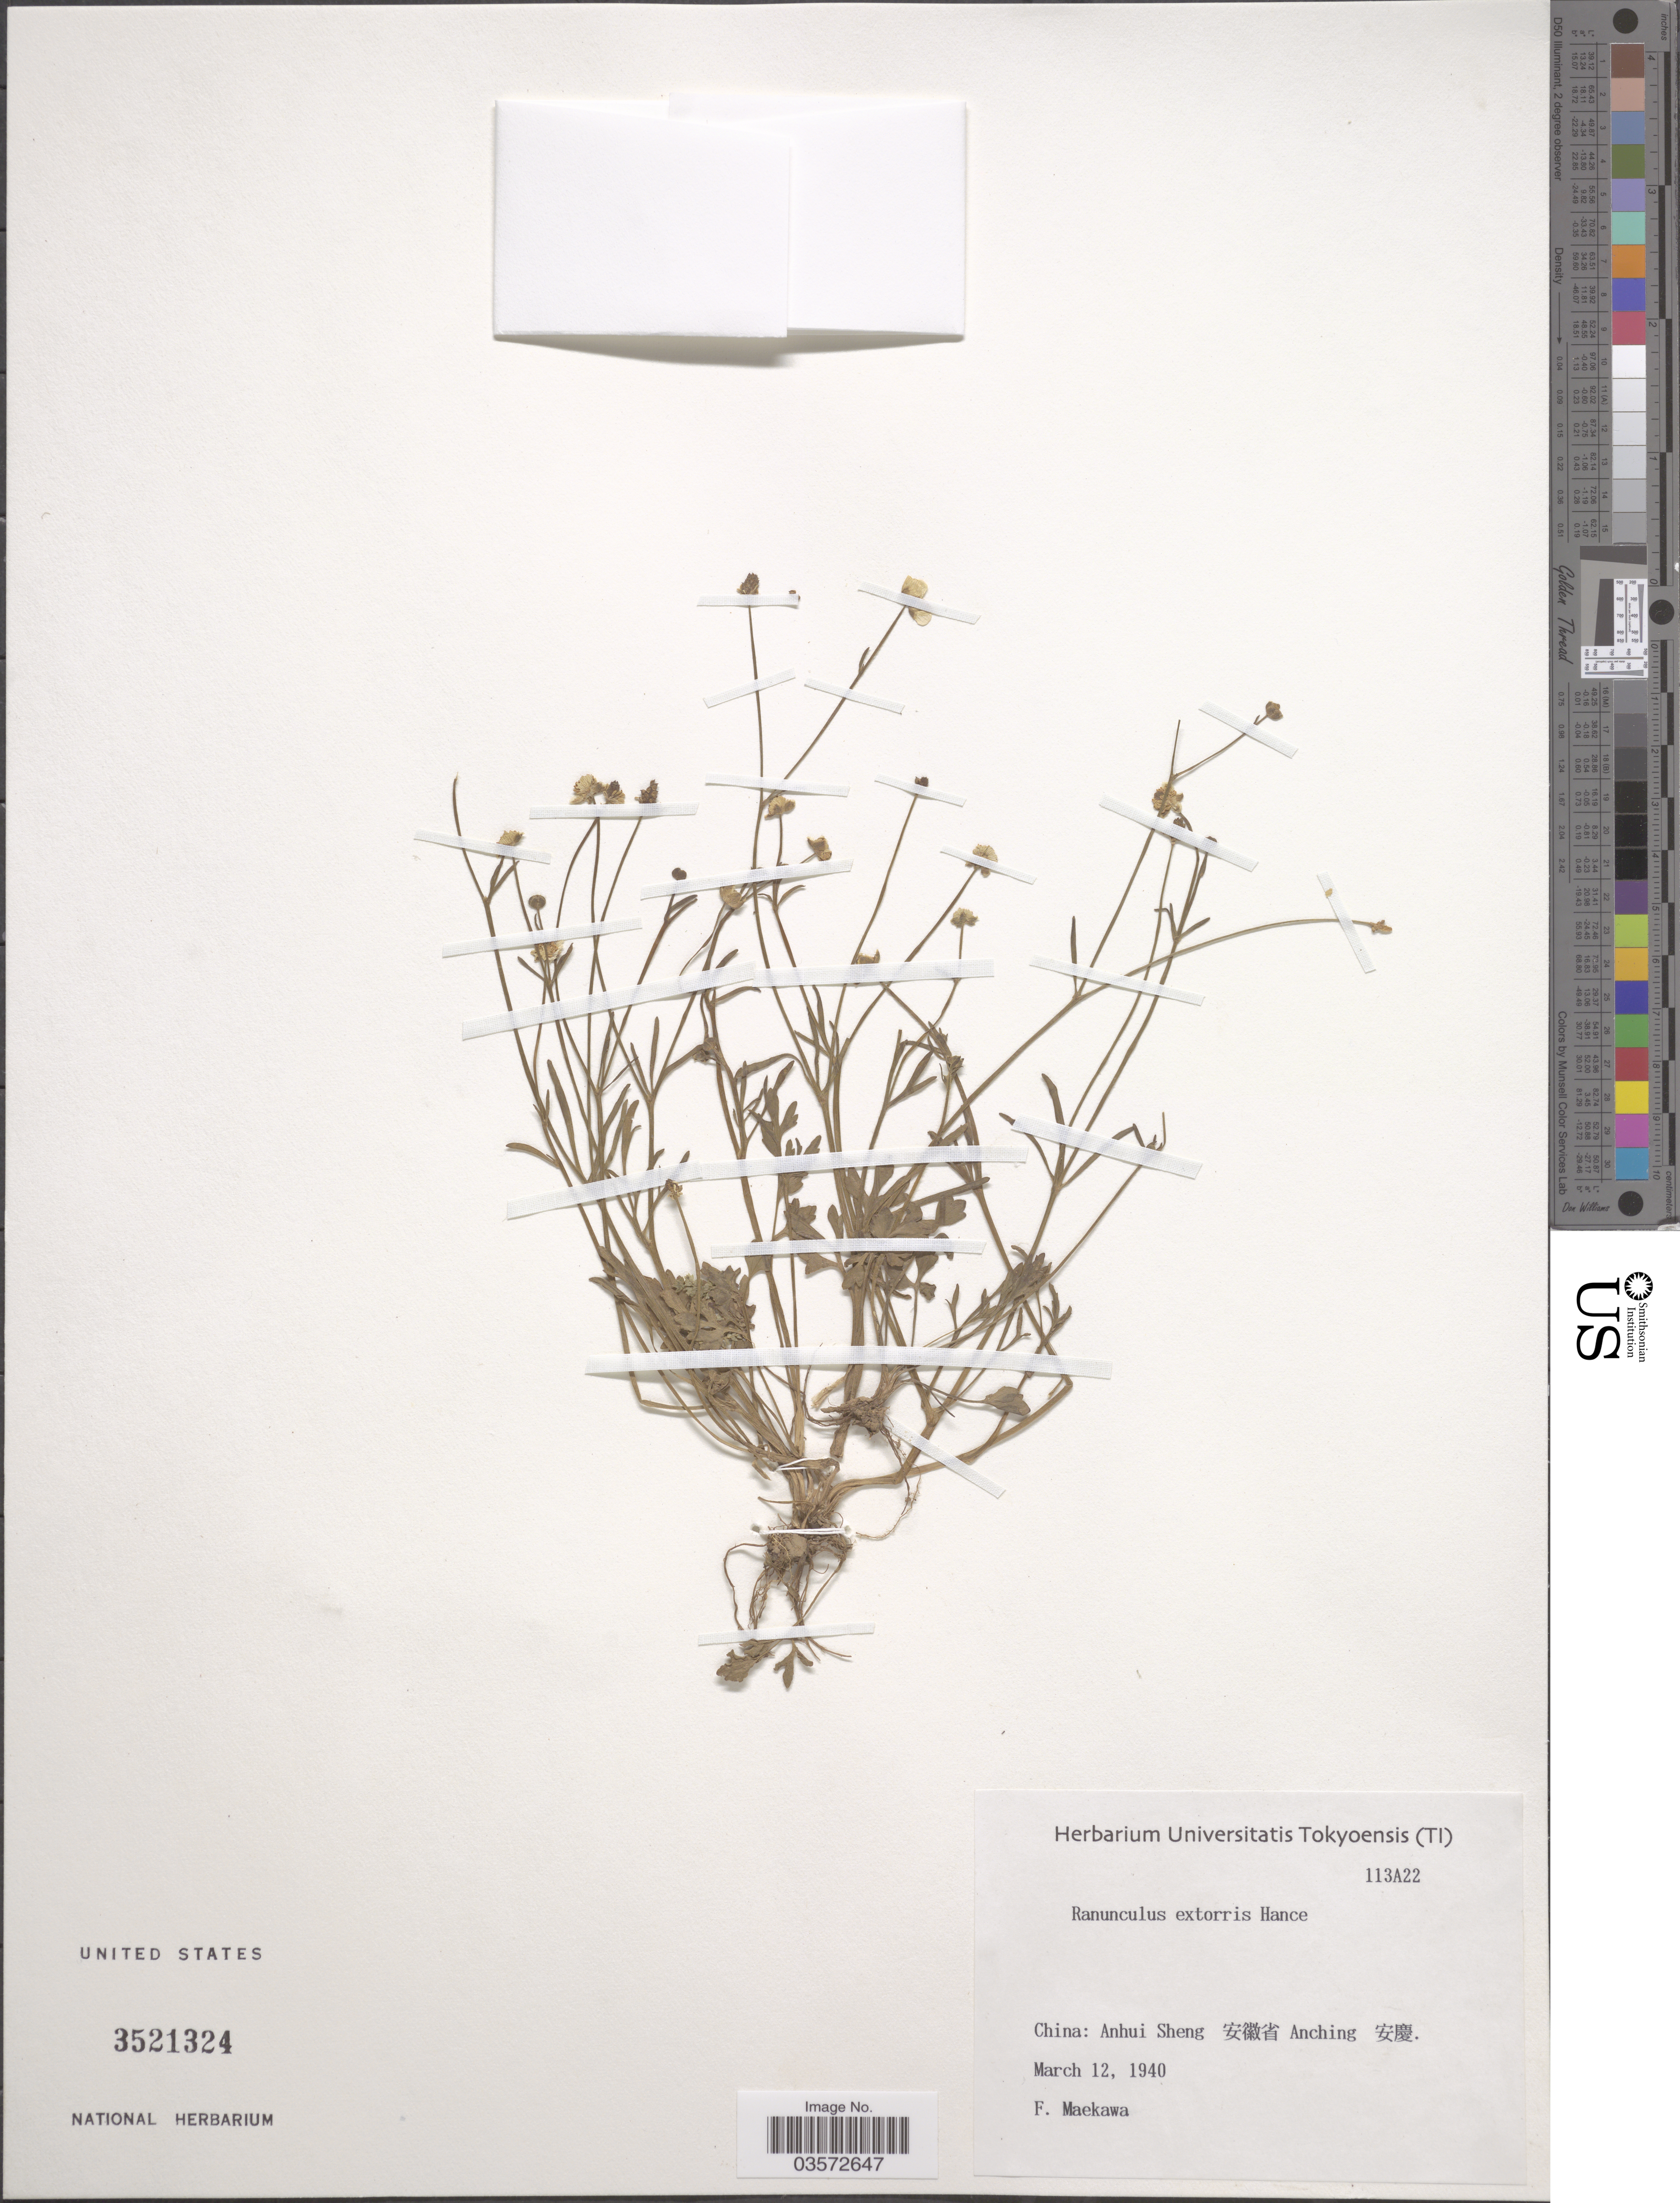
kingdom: Plantae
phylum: Tracheophyta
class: Magnoliopsida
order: Ranunculales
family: Ranunculaceae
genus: Ranunculus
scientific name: Ranunculus extorris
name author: Hance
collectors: F. Maekawa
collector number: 133A22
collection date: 1940-03-12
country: China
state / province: Anhui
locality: Anhui Sheng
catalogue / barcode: US 3521324